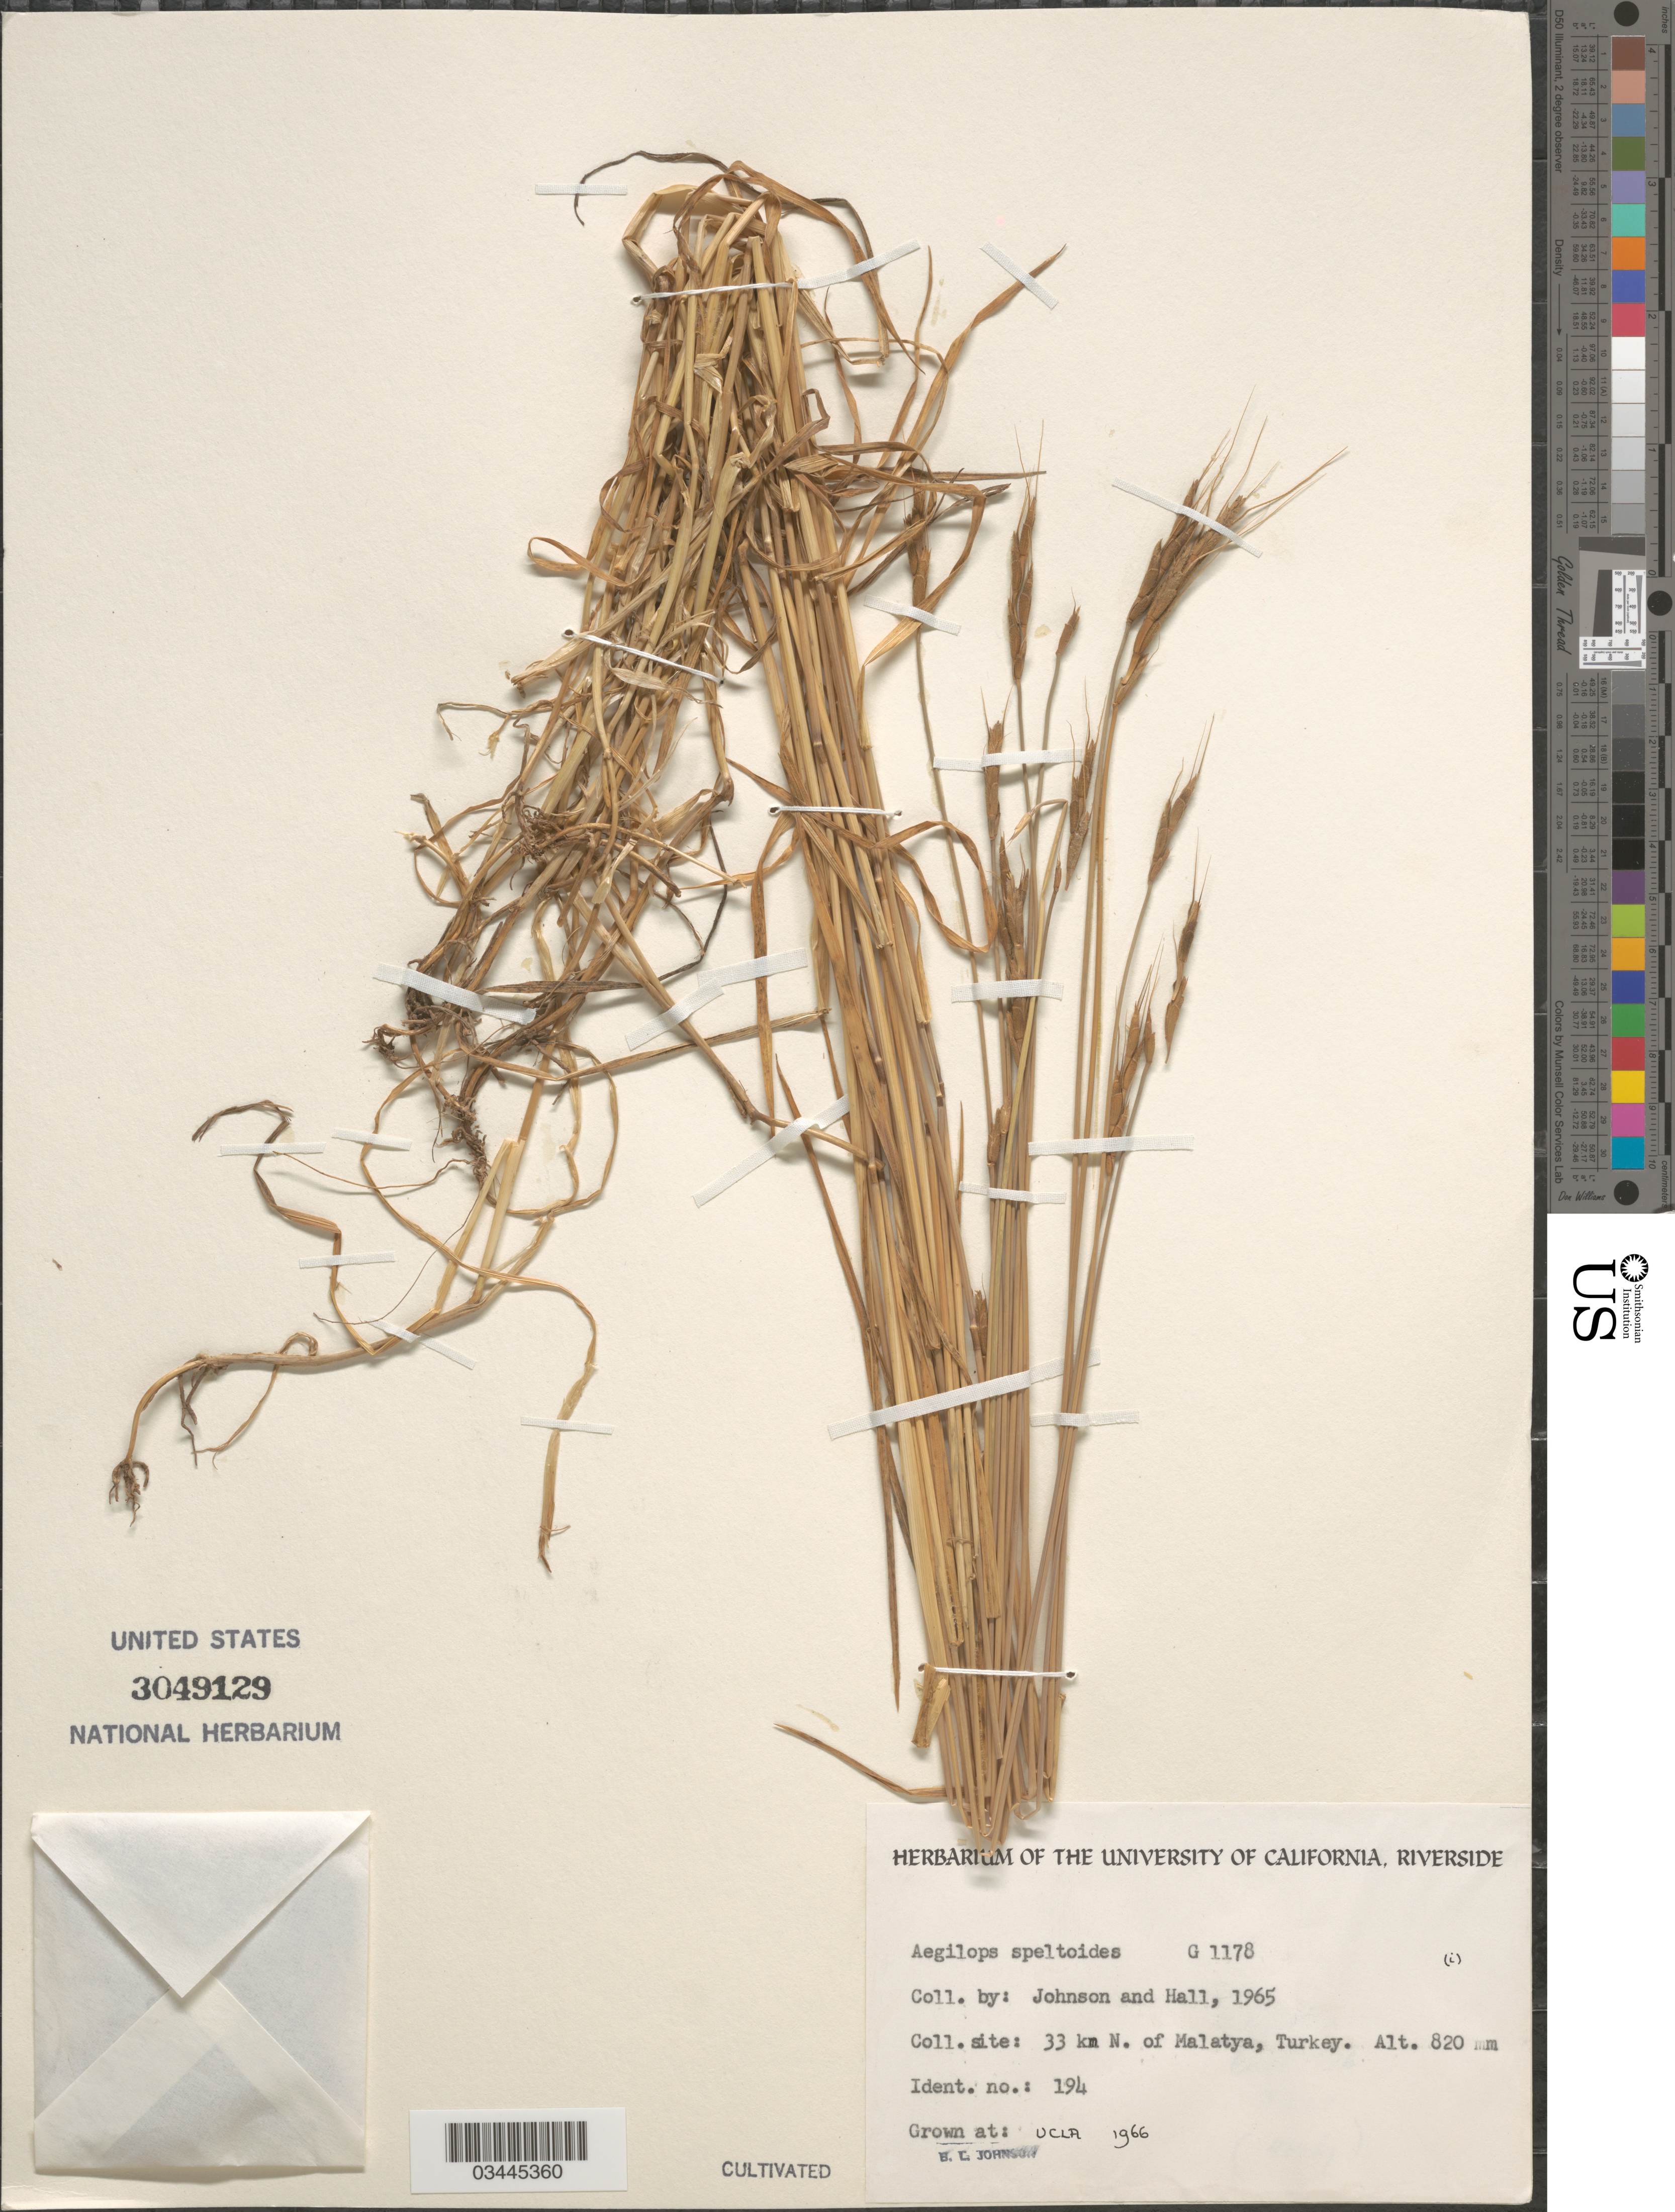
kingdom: Plantae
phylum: Tracheophyta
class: Liliopsida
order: Poales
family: Poaceae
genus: Aegilops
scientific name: Aegilops speltoides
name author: Tausch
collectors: B. Johnson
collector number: G1178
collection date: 1966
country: United States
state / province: California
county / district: Los Angeles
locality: UCLA.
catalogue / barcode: US 3049129